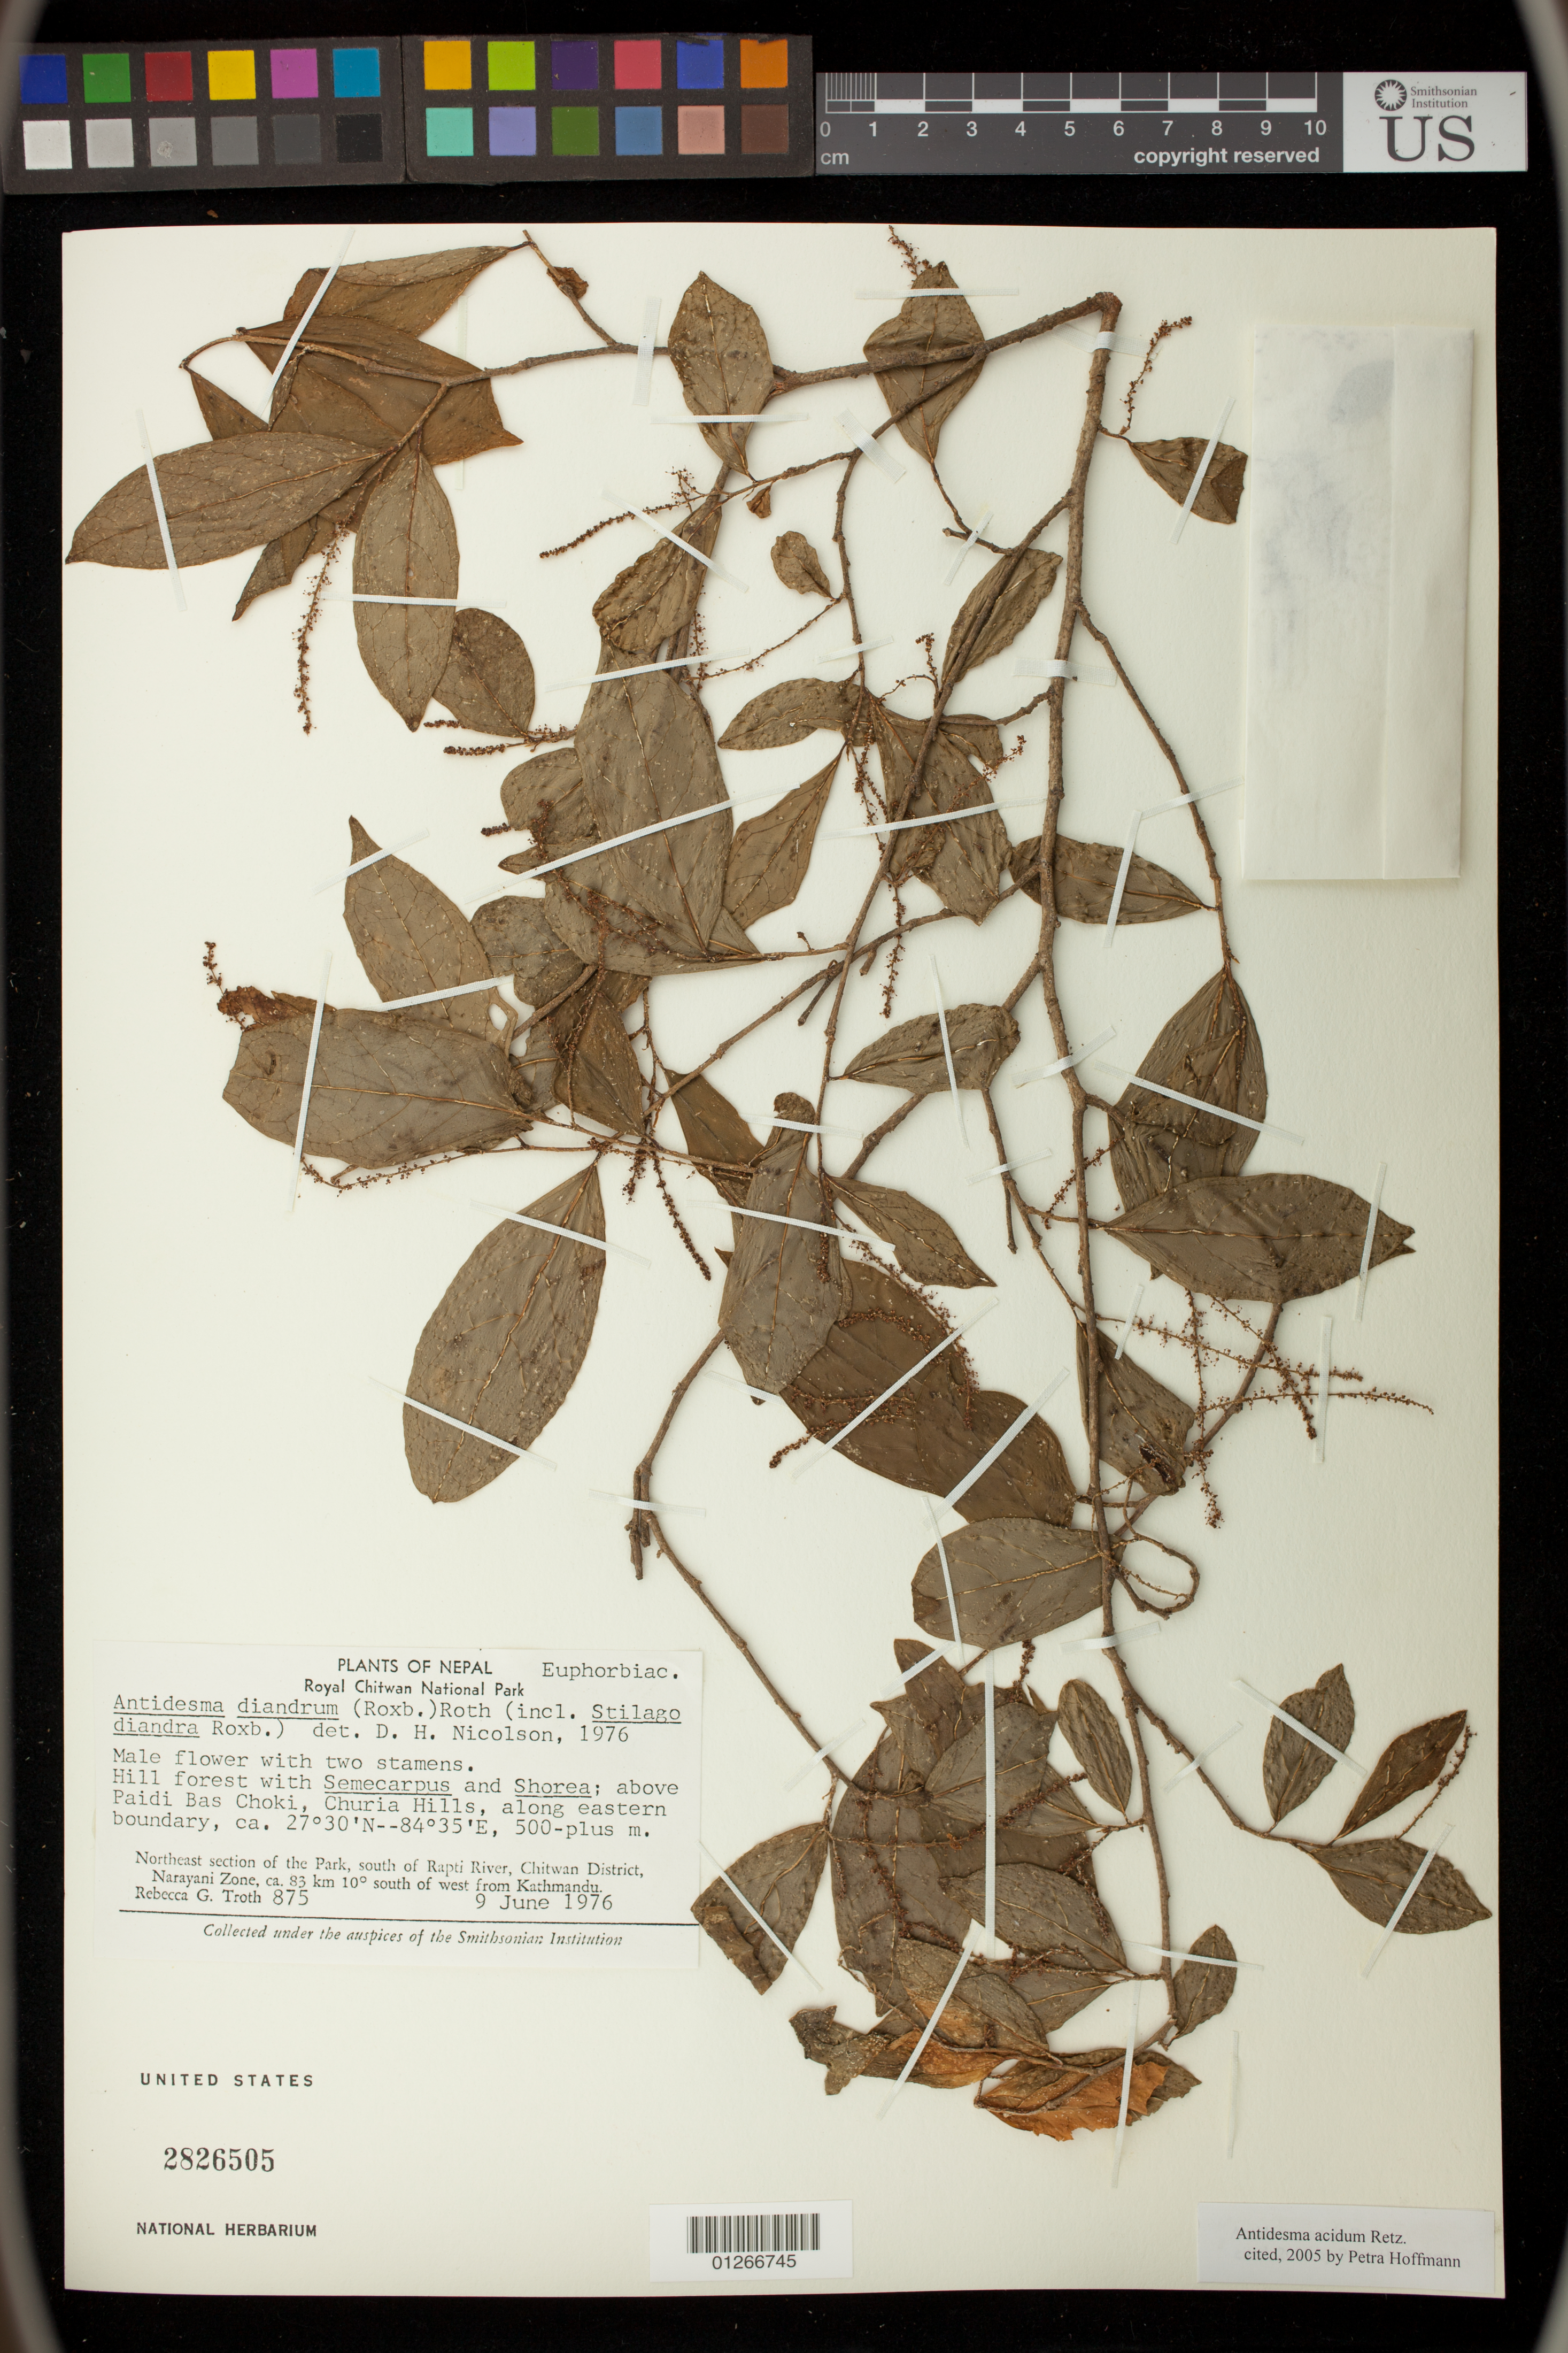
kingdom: Plantae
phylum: Tracheophyta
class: Magnoliopsida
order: Malpighiales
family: Phyllanthaceae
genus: Antidesma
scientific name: Antidesma acidum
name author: Retz.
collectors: R. Troth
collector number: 875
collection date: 1976-06-09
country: Nepal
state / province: Central Region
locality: Royal Chitwan National Park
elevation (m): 500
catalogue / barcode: US 2826505